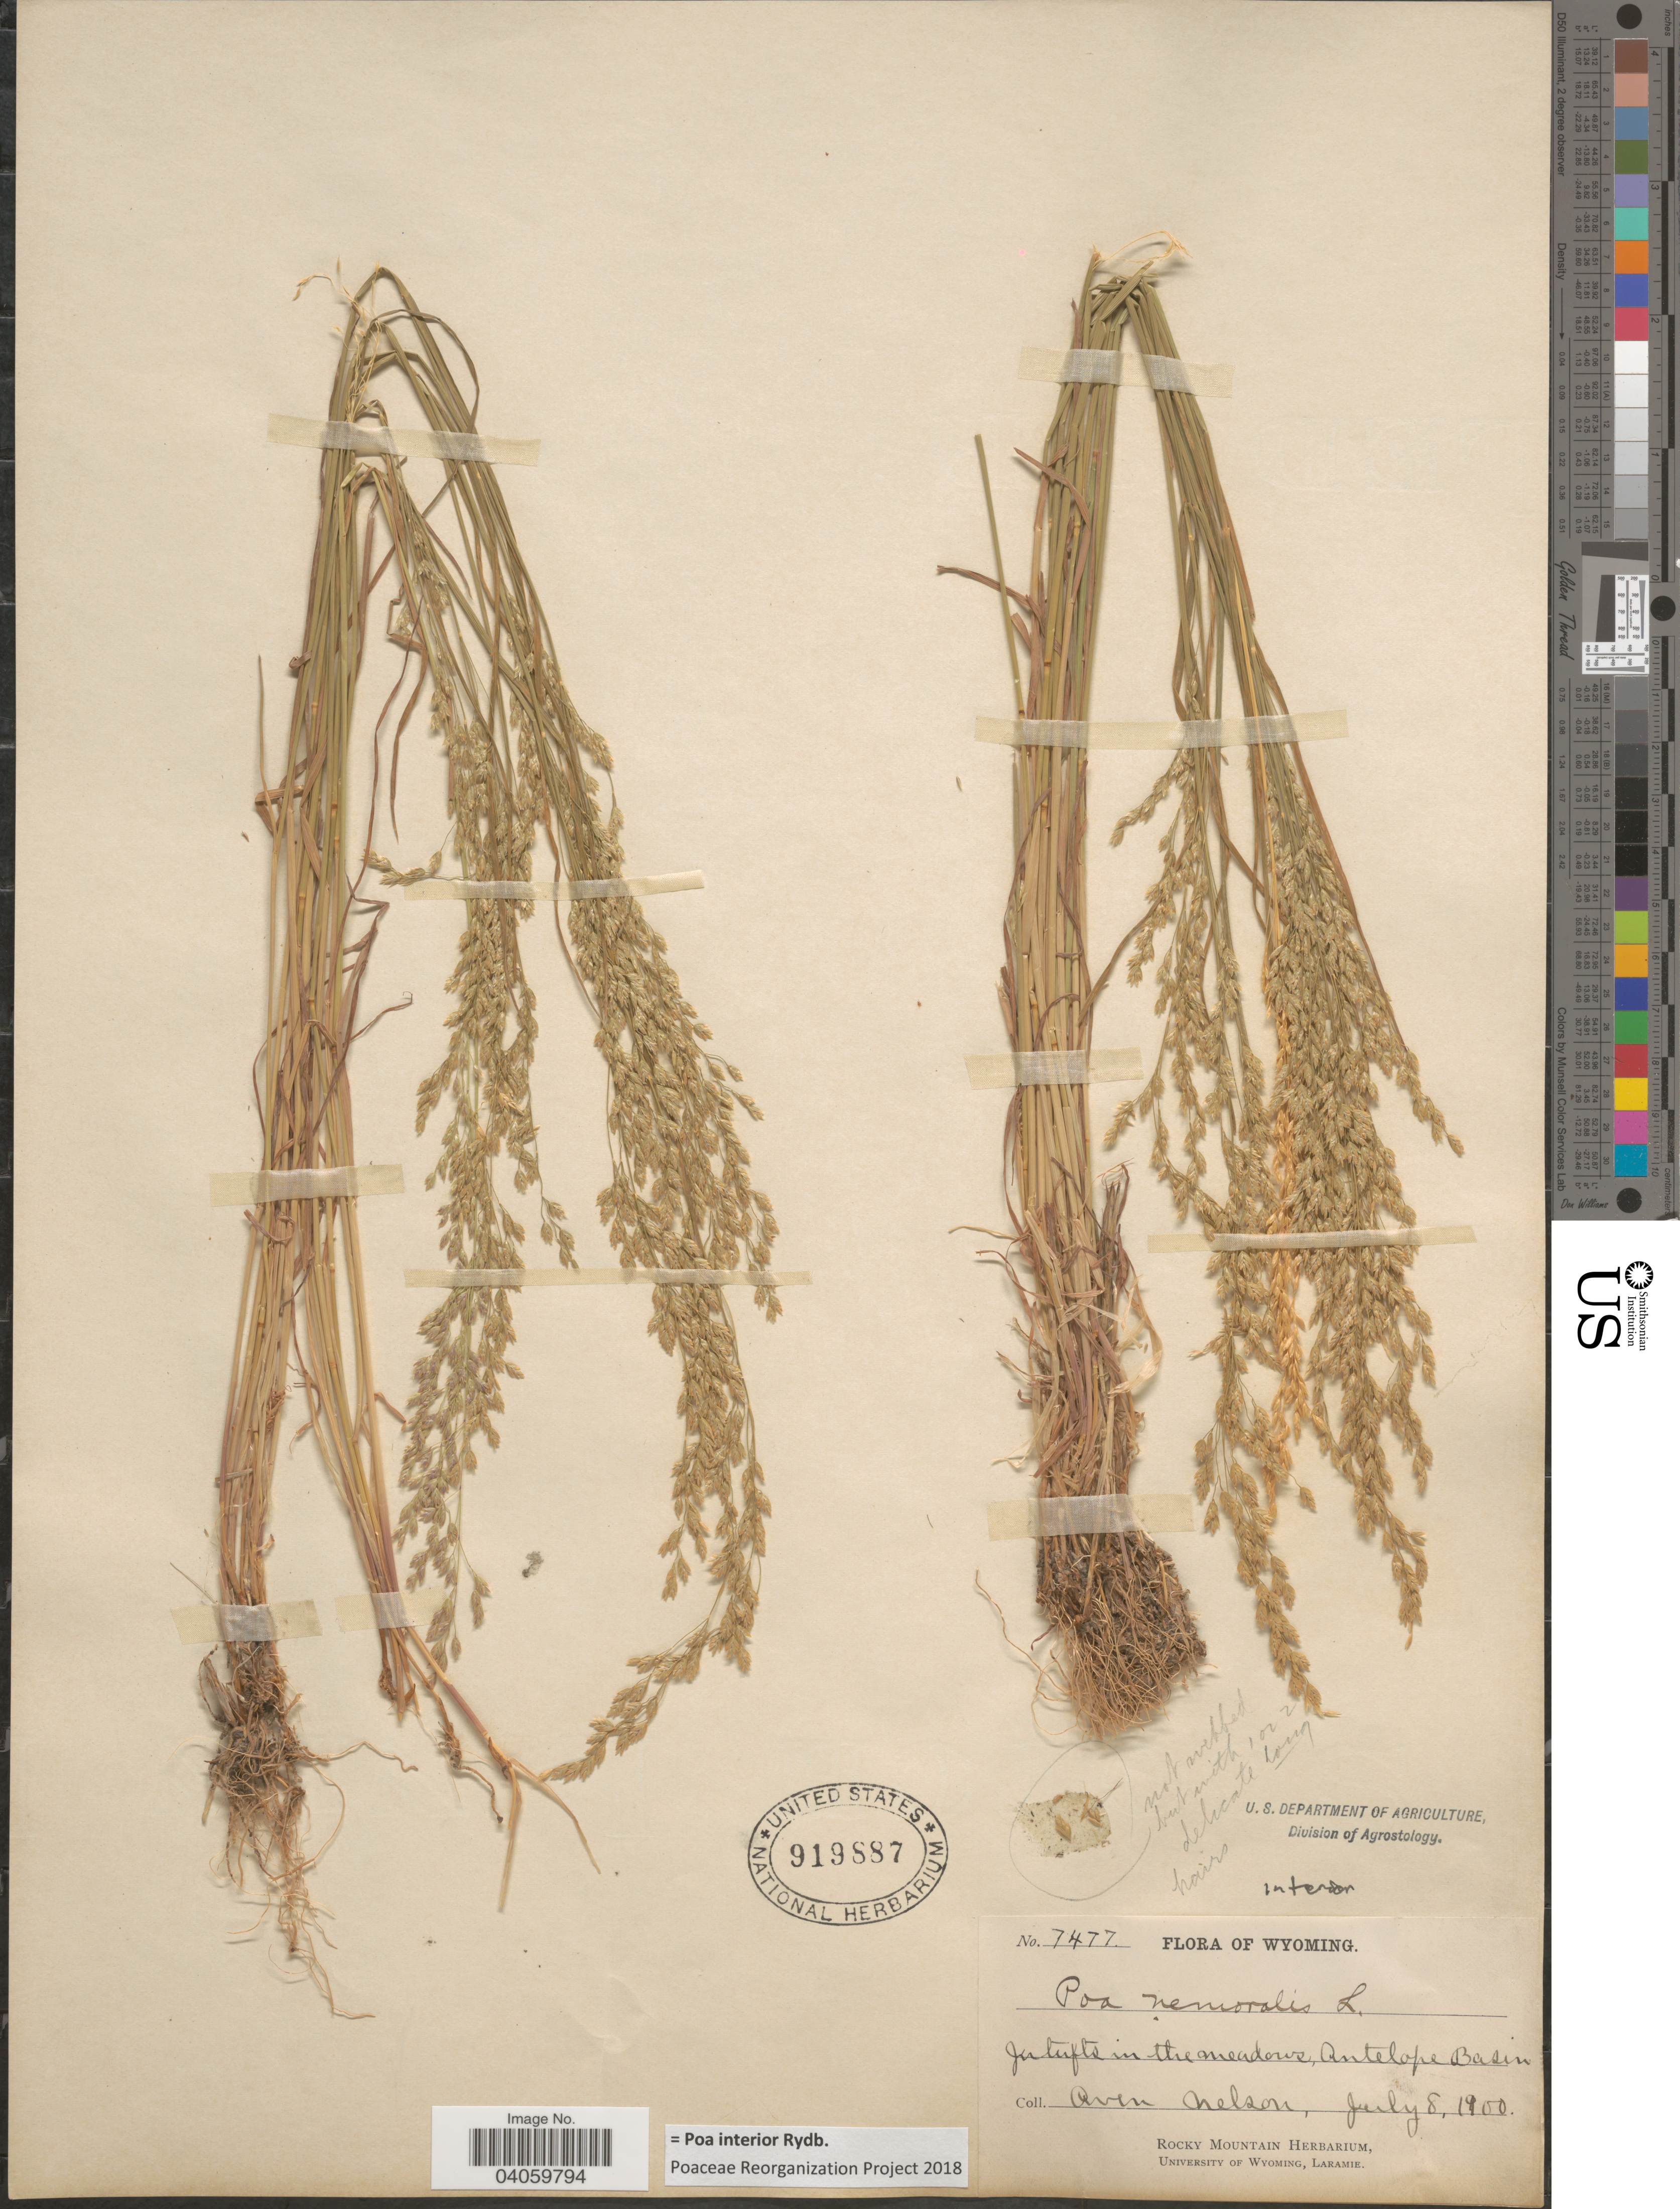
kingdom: Plantae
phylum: Tracheophyta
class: Liliopsida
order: Poales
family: Poaceae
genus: Poa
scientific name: Poa interior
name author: Rydb.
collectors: A. Nelson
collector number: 7477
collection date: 1900-07-08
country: United States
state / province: Wyoming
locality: Antelope Basin.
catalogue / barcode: US 919887